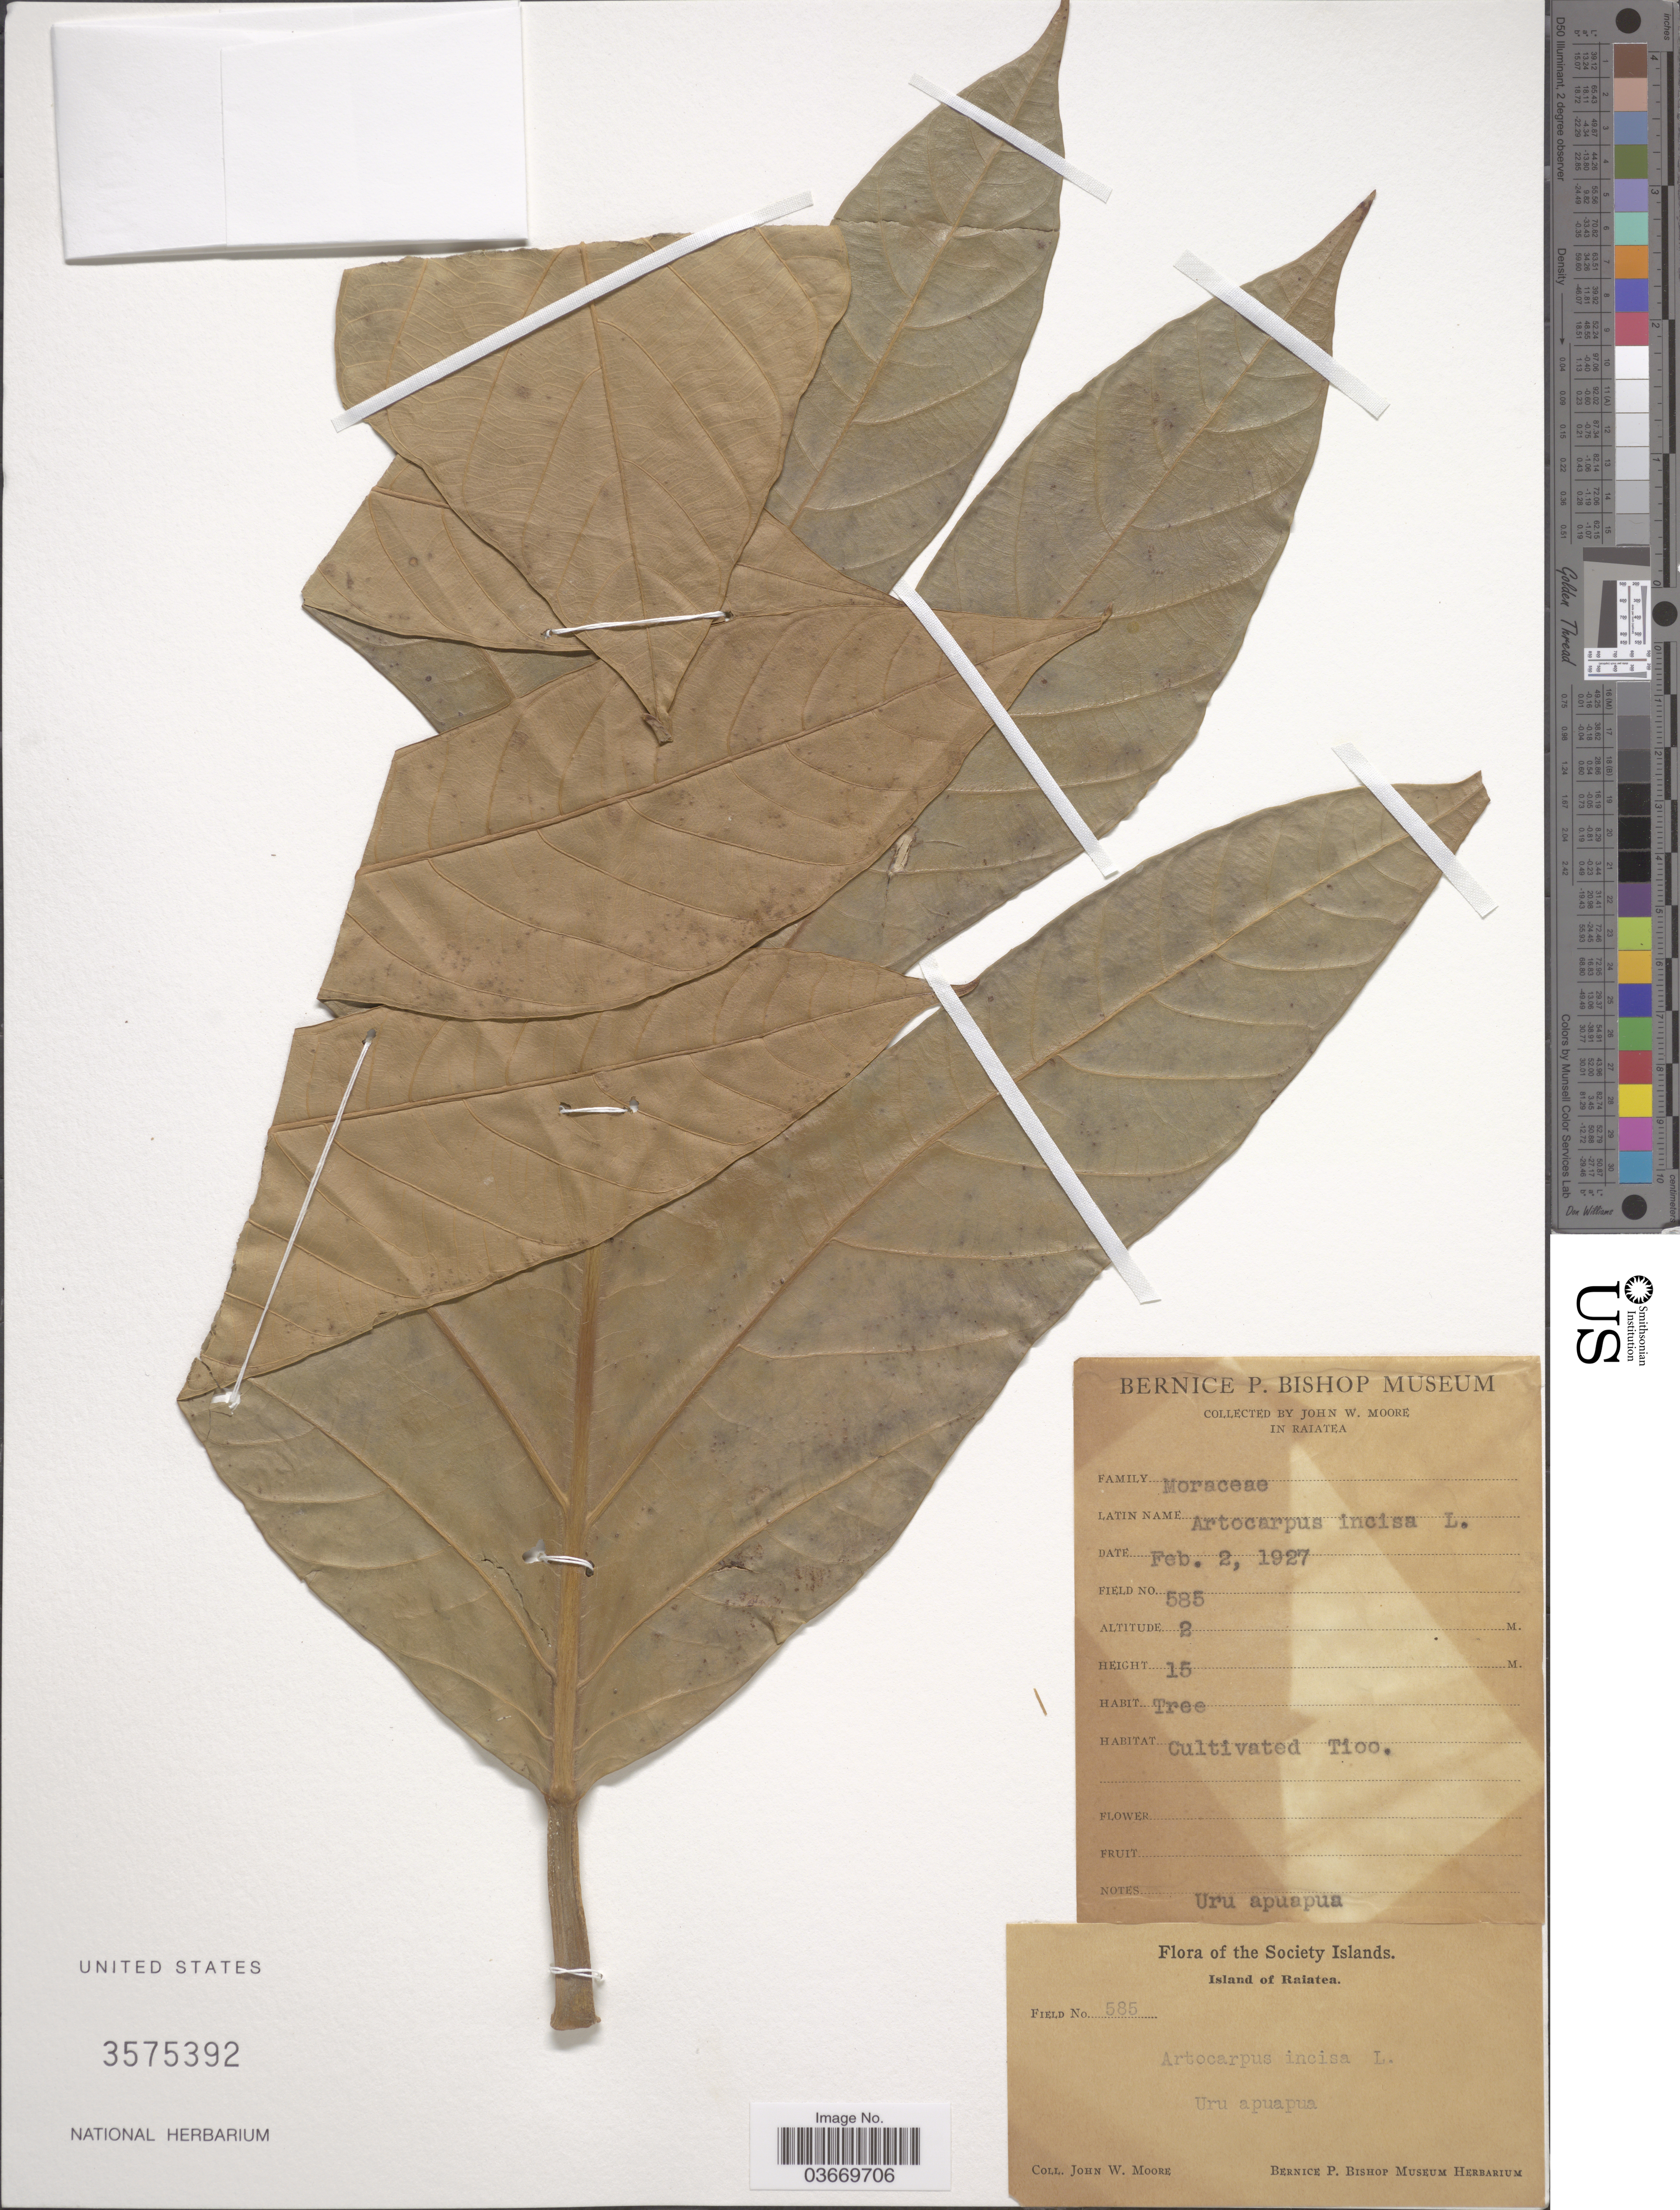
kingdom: Plantae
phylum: Tracheophyta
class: Magnoliopsida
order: Rosales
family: Moraceae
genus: Artocarpus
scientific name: Artocarpus altilis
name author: (Parkinson) Fosberg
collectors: J. Moore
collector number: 585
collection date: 1927-02-02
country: French Polynesia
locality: Society Islands. Island of Raiatea.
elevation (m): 2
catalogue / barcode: US 3575392